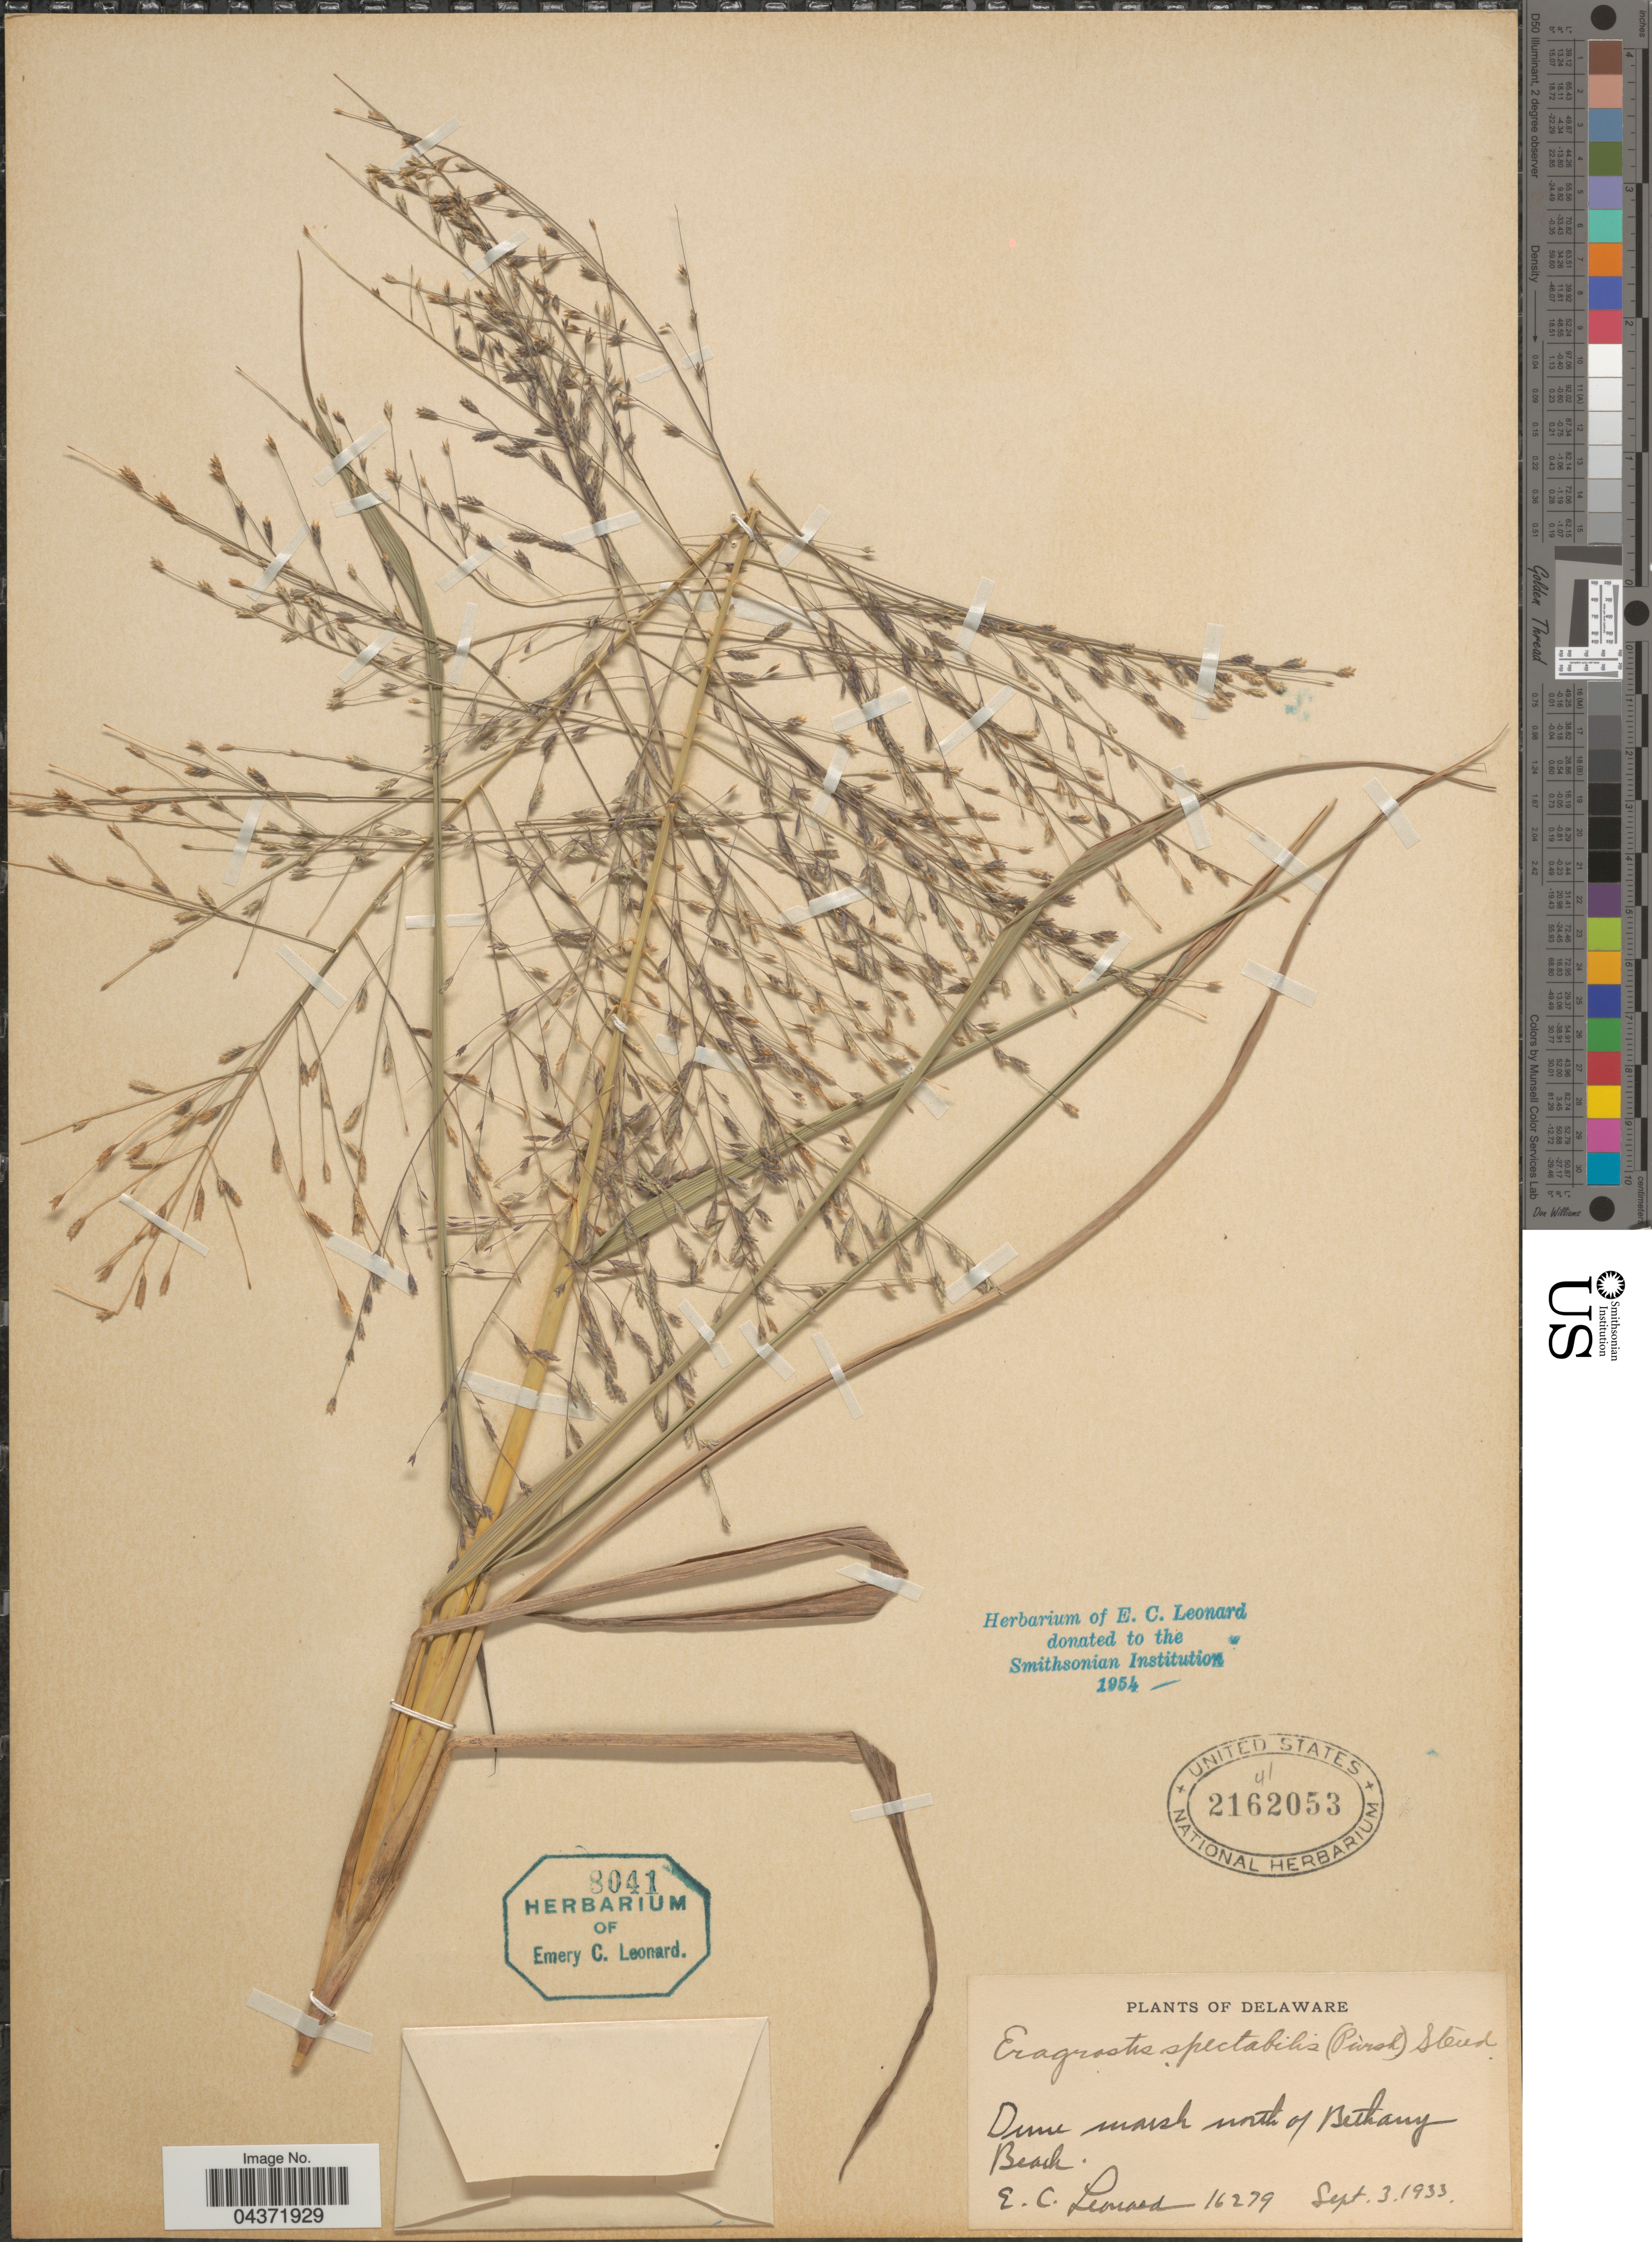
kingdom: Plantae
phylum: Tracheophyta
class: Liliopsida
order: Poales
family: Poaceae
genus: Eragrostis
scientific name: Eragrostis spectabilis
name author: (Pursh) Steud.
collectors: E. C. Leonard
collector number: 16279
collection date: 1933-09-03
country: United States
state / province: Delaware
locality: North of Bethany Beach.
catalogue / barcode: US 2162053